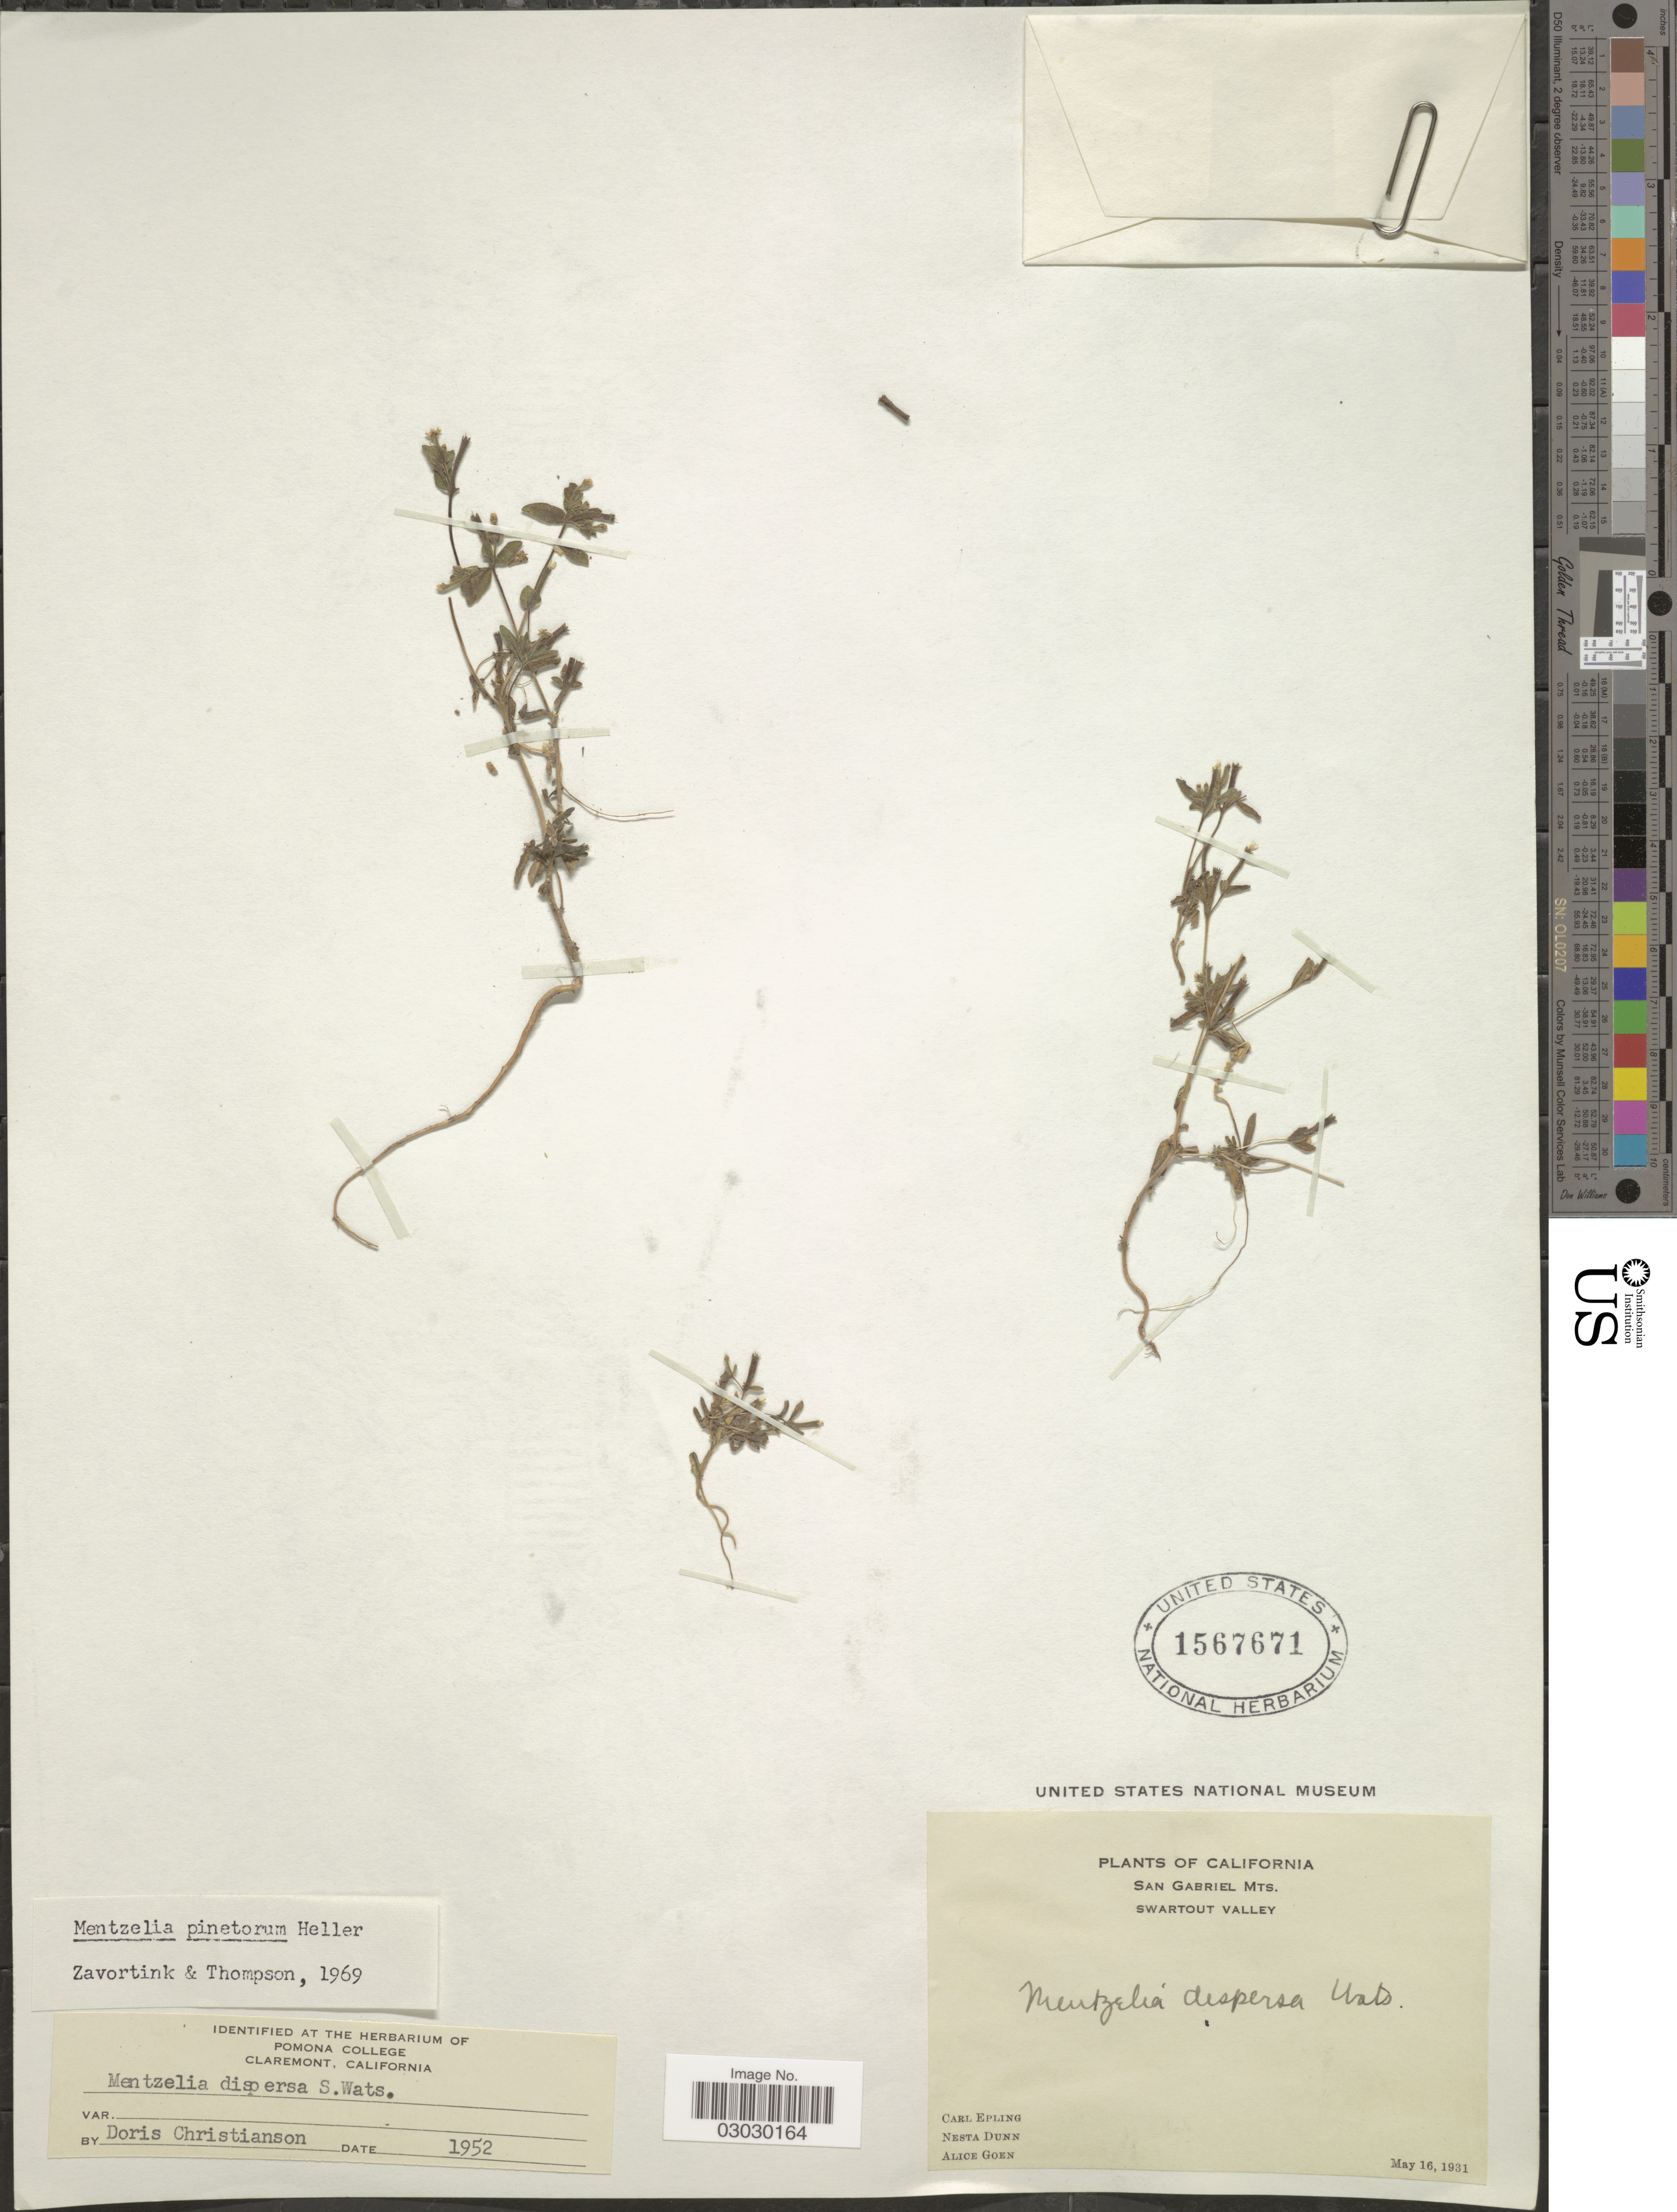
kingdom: Plantae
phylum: Tracheophyta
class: Magnoliopsida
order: Cornales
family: Loasaceae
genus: Mentzelia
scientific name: Mentzelia pinetorum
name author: A. Heller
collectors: C. C. Epling, N. Dunn & A. Goen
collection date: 1931-05-16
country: United States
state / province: California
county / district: Los Angeles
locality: San Gabriel Mts., Swartout Valley.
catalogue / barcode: US 1567671